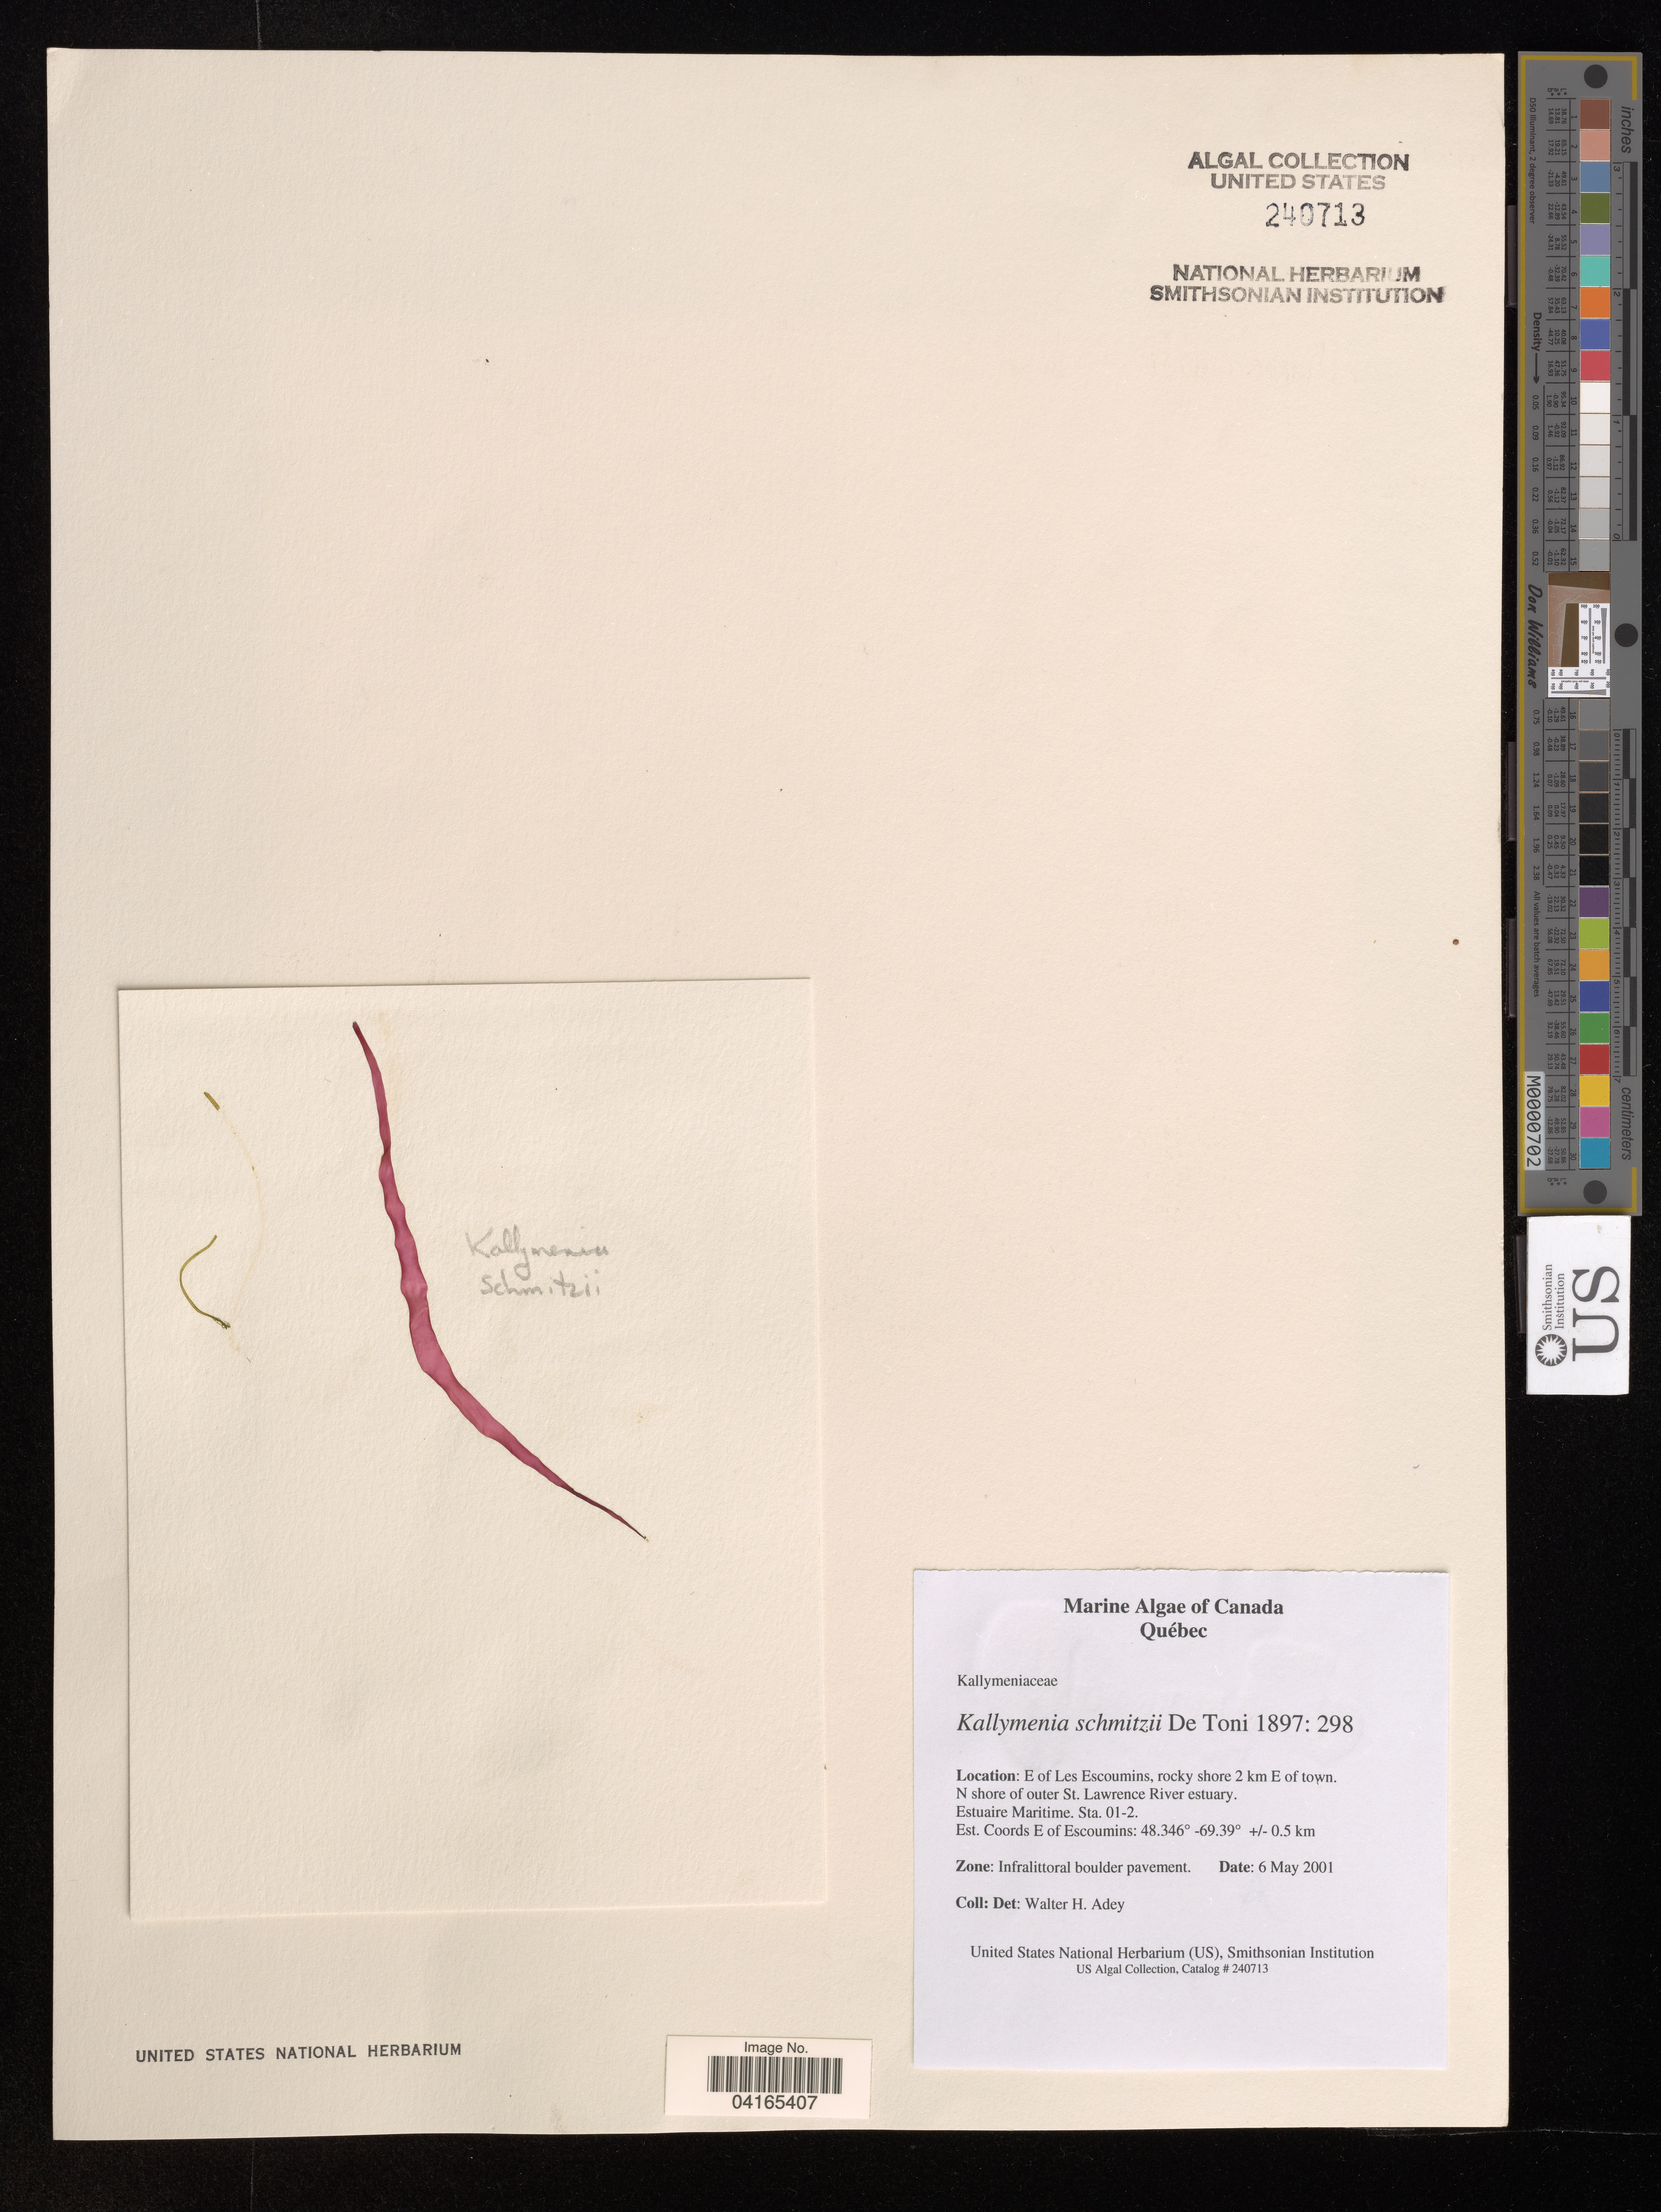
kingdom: Plantae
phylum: Rhodophyta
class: Florideophyceae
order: Gigartinales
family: Kallymeniaceae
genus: Kallymenia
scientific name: Kallymenia schmitzii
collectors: W. H. Adey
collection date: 2001-05-06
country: Canada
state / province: Quebec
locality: Les Escoumins, rocky shore 2 km east of town, northern shore of outer St. Lawrence River Estuary.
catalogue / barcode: US 240713